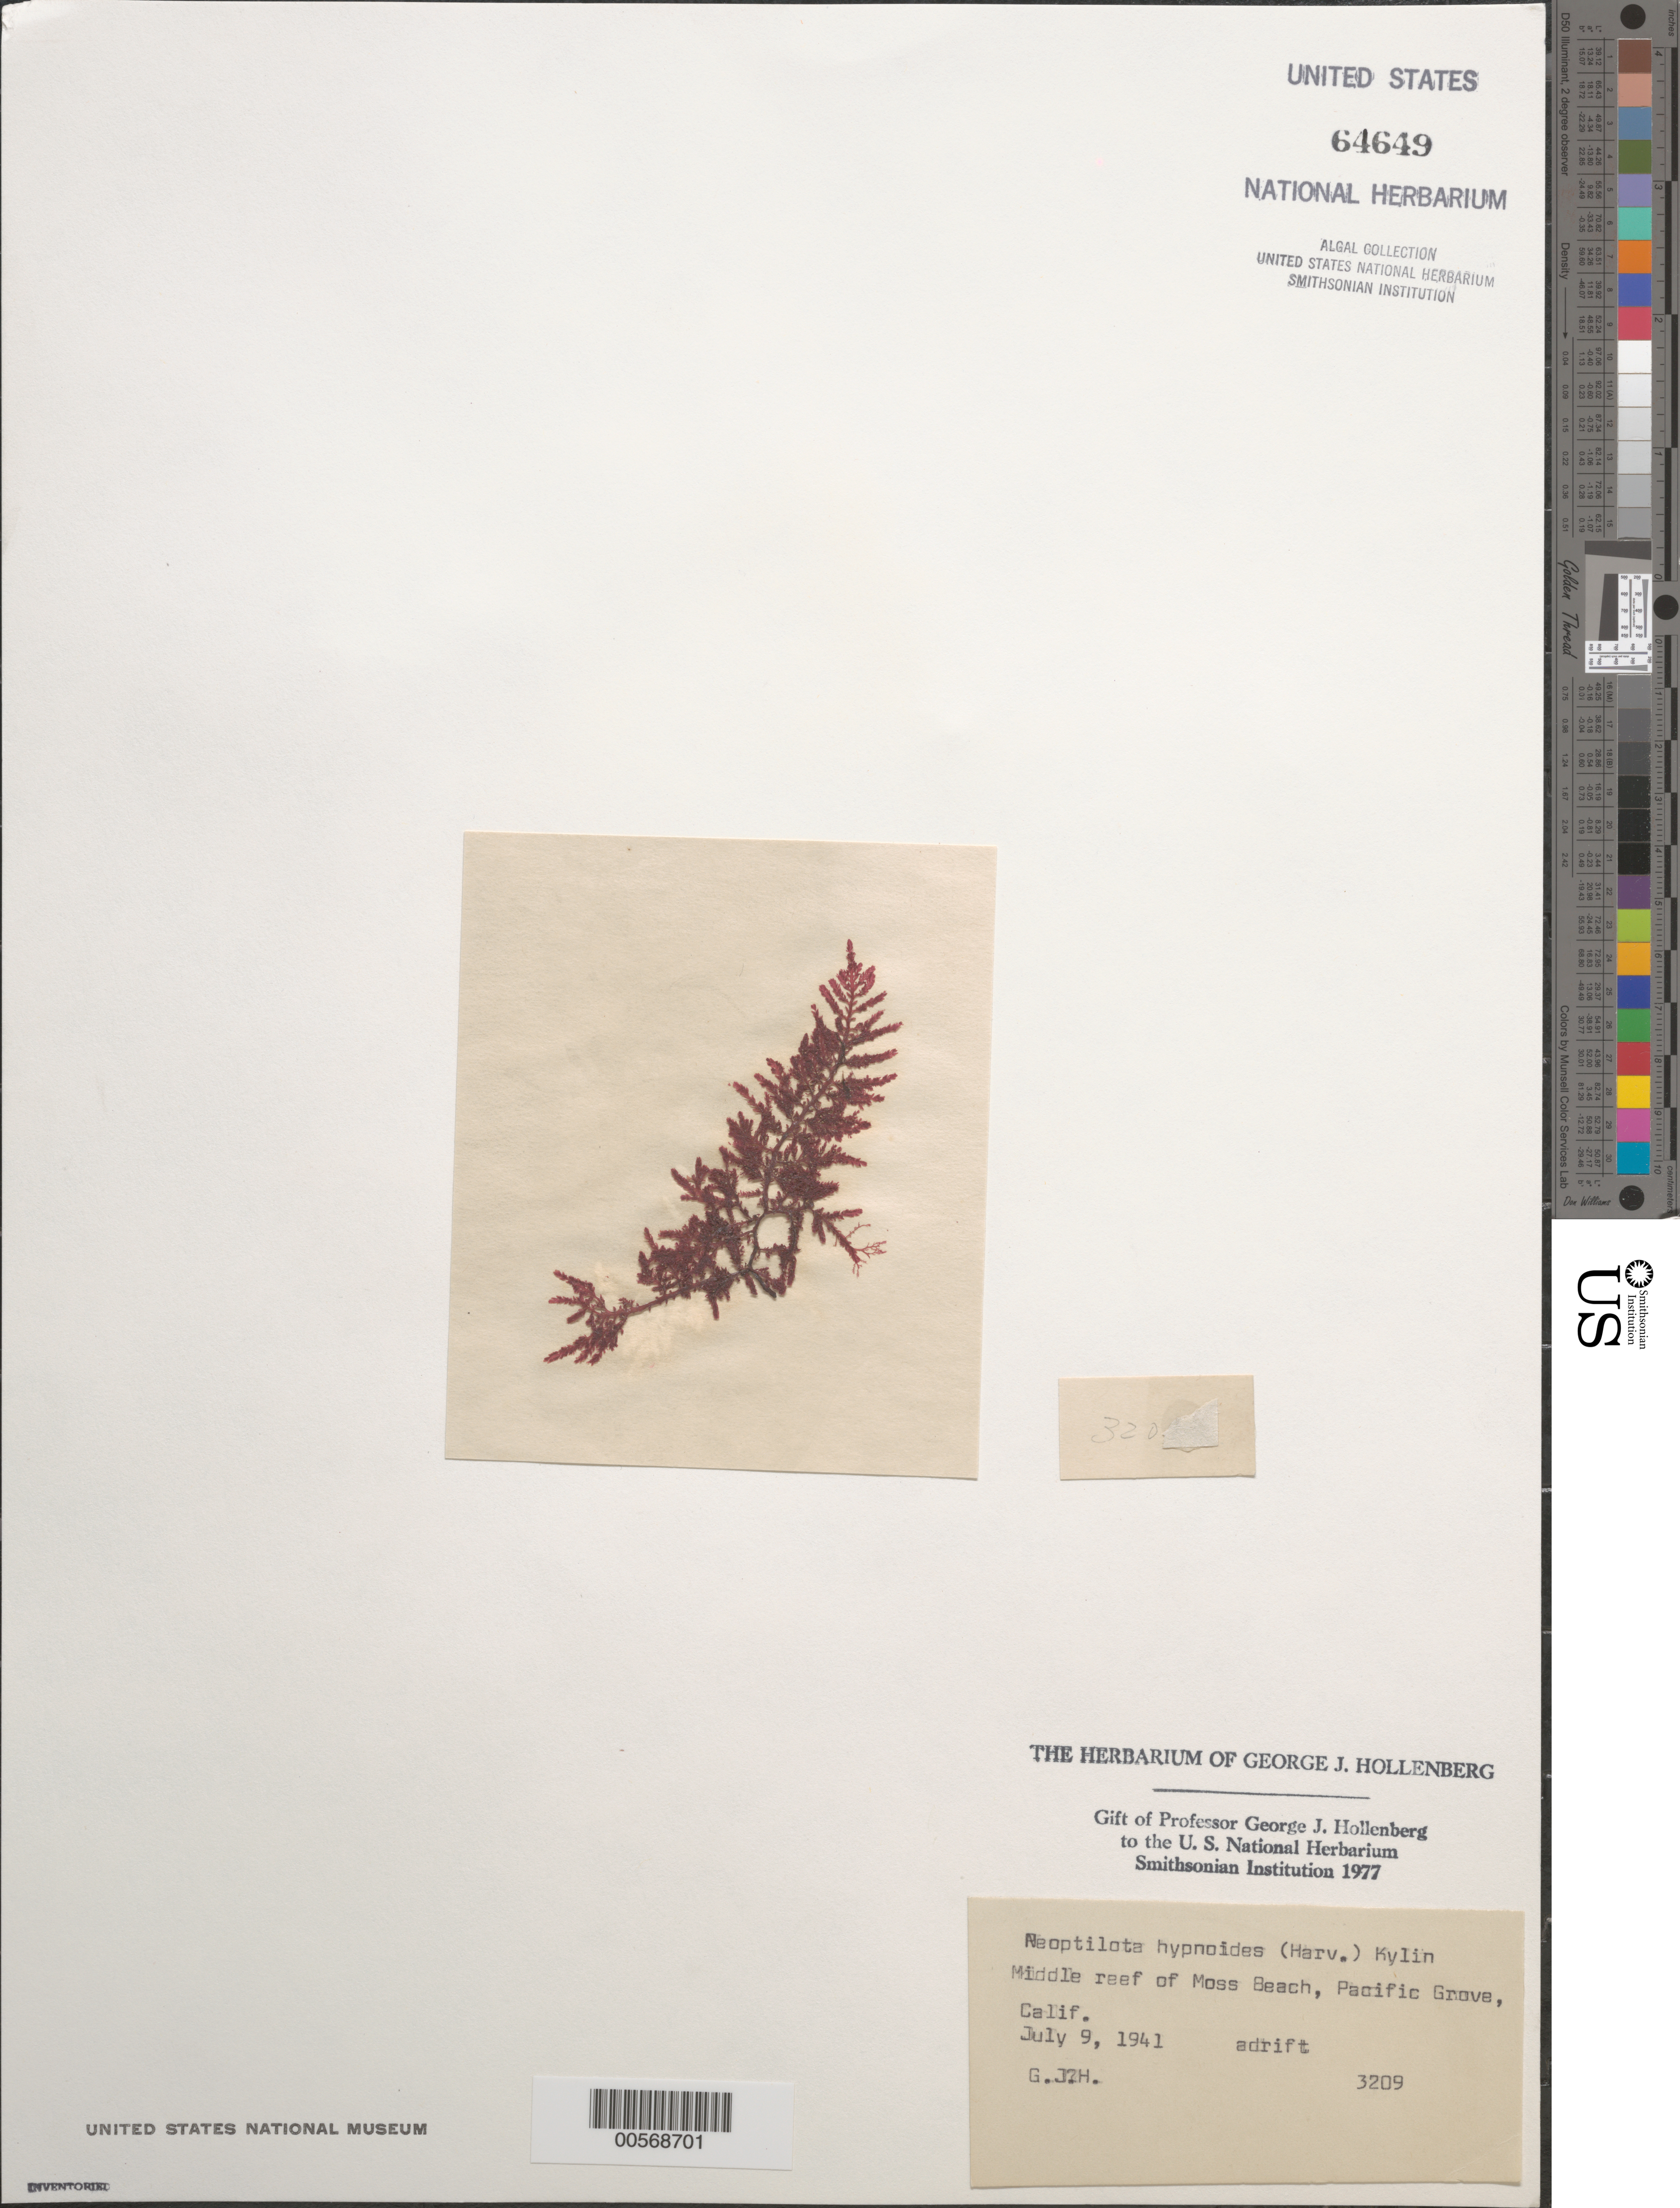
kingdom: Plantae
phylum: Rhodophyta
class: Florideophyceae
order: Ceramiales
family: Wrangeliaceae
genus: Ptilota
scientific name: Ptilota hypnoides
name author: Harv. in Hook. & Arn.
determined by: Algae name updating Project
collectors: G. Hollenberg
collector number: GJH 3209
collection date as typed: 09 Jul 1941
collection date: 1941-07-09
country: United States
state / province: California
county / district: Monterey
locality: Middle reef of Moss Beach, Pacific Grove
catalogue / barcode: US 64649